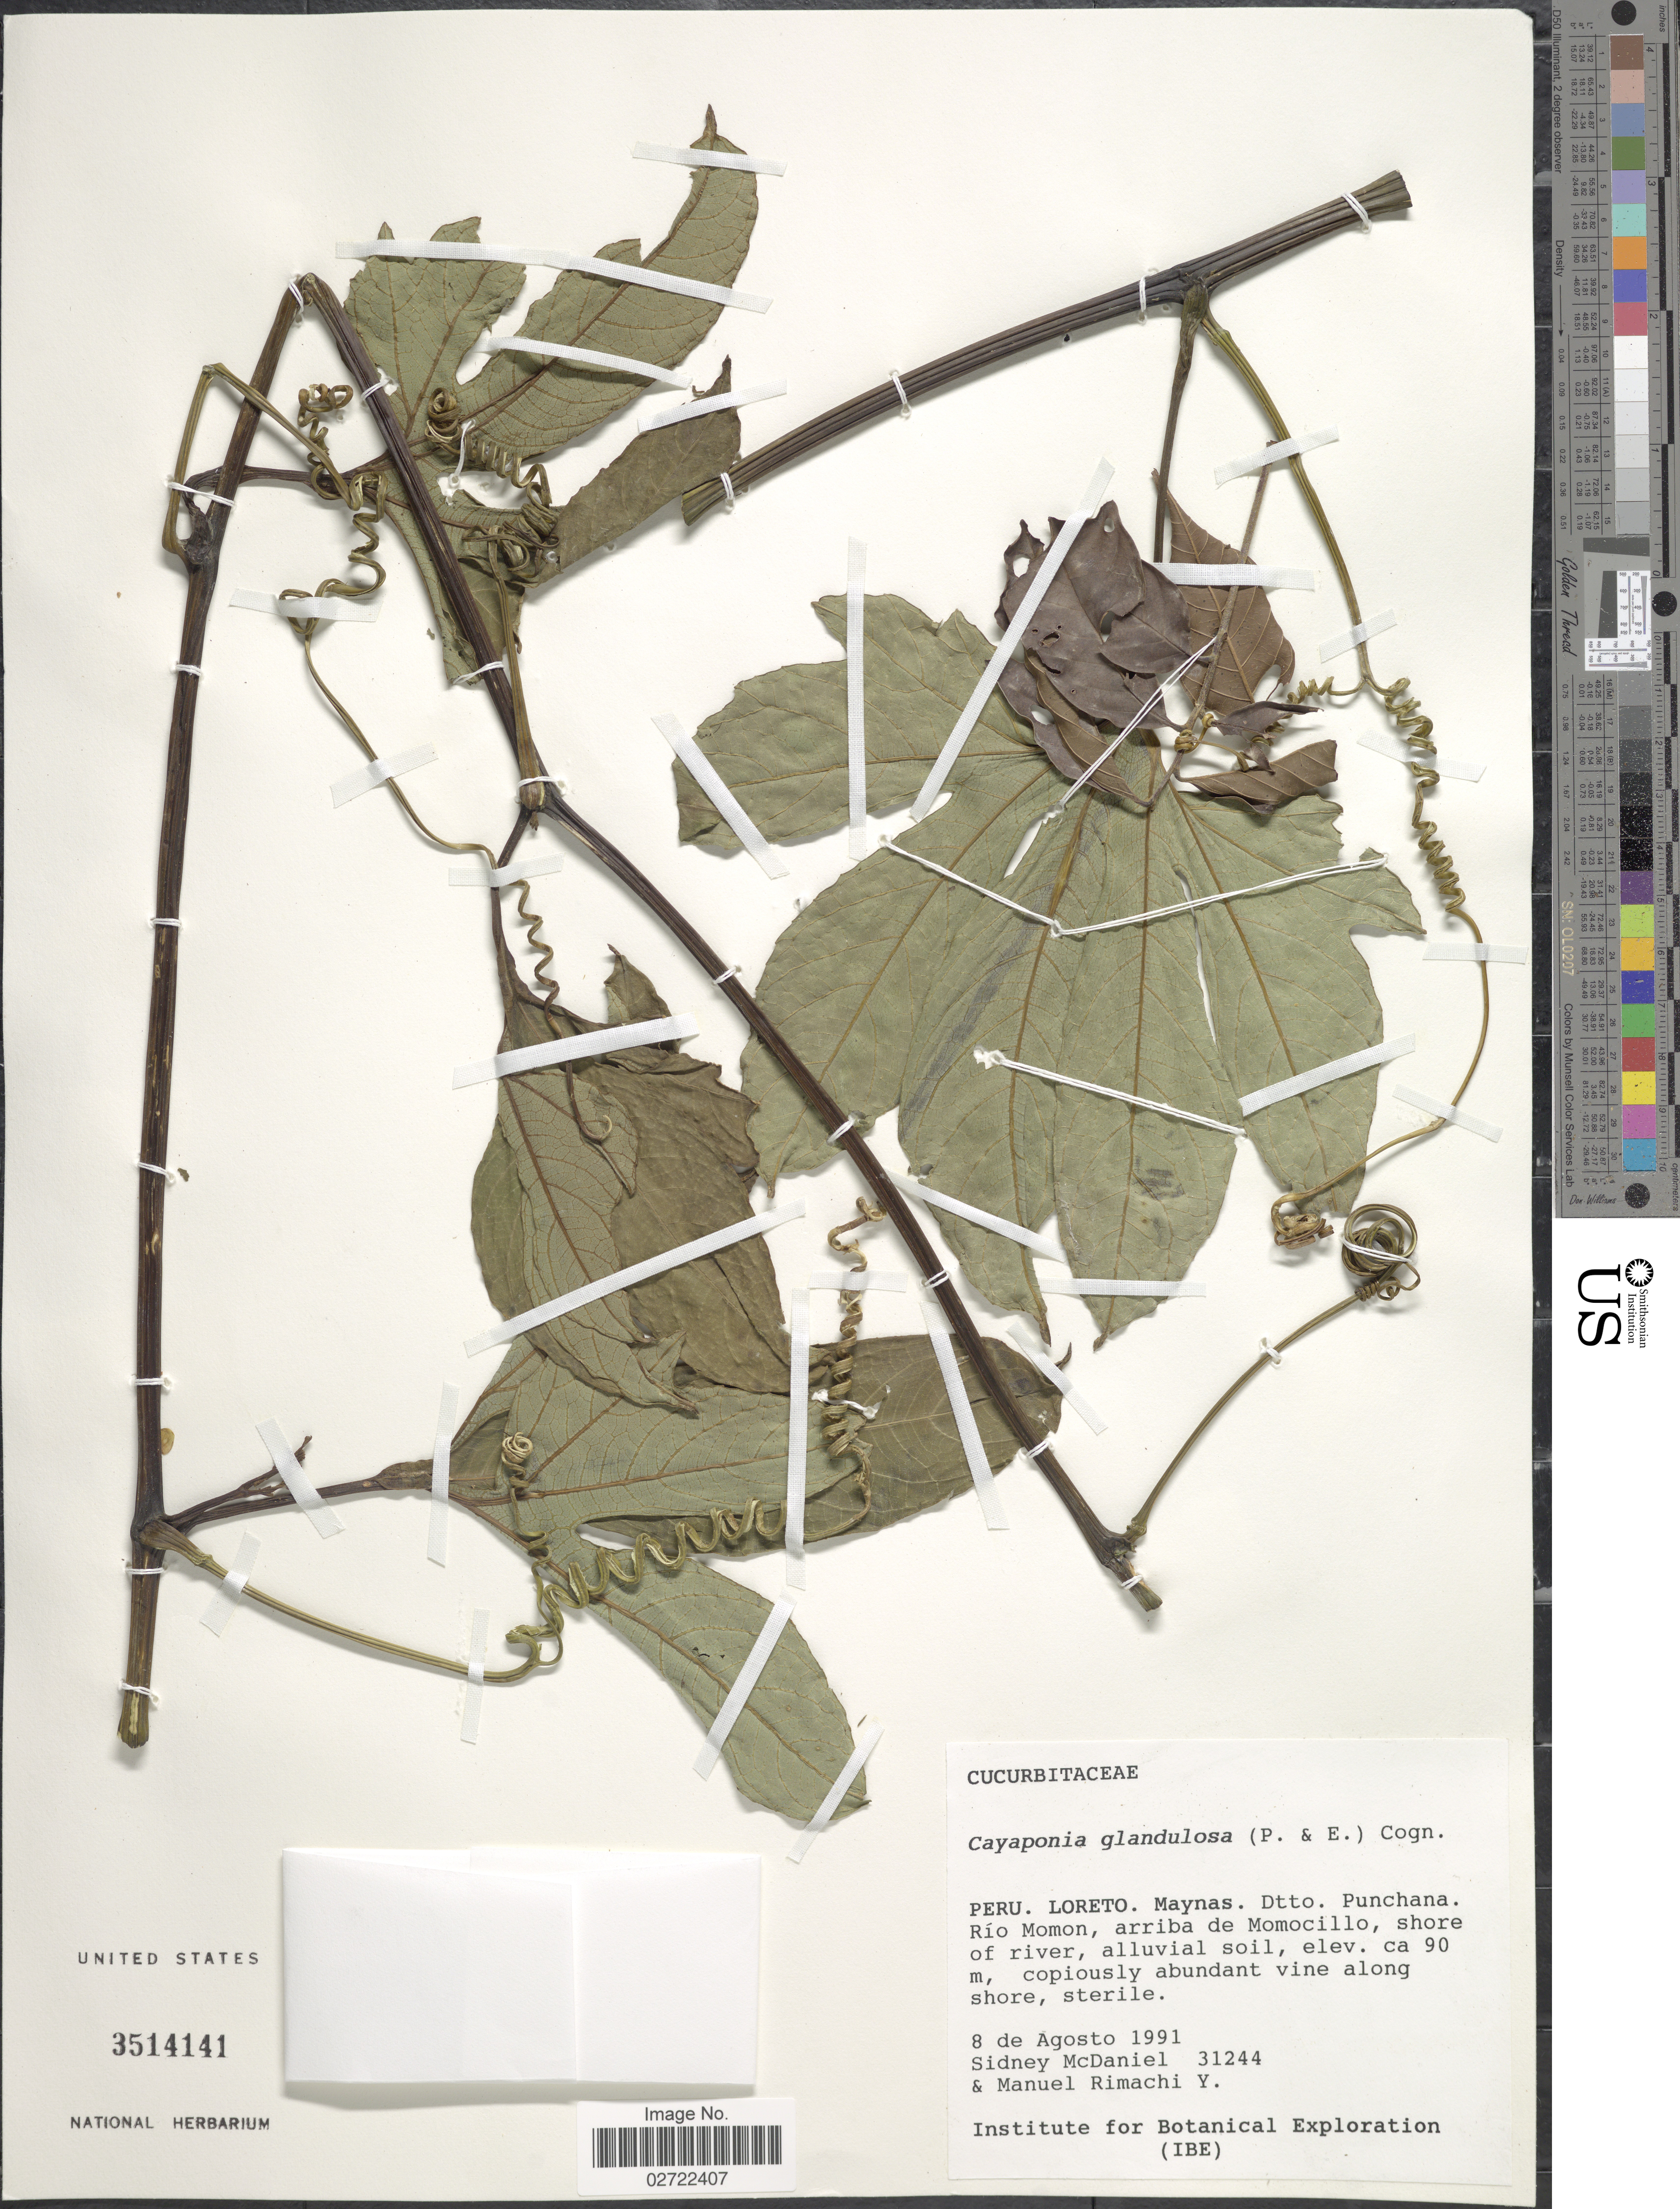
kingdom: Plantae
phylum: Tracheophyta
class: Magnoliopsida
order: Cucurbitales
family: Cucurbitaceae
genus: Cayaponia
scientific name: Cayaponia glandulosa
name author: (Poepp. & Endl.) Cogn.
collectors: S. McDaniel & M. Rimachi Y.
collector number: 31244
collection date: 1991-08-08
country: Peru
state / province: Loreto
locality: Maynas. Dtto. Puchana. Río Momon, arriba de Momocillo, shore of river.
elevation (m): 90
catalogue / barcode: US 3514141